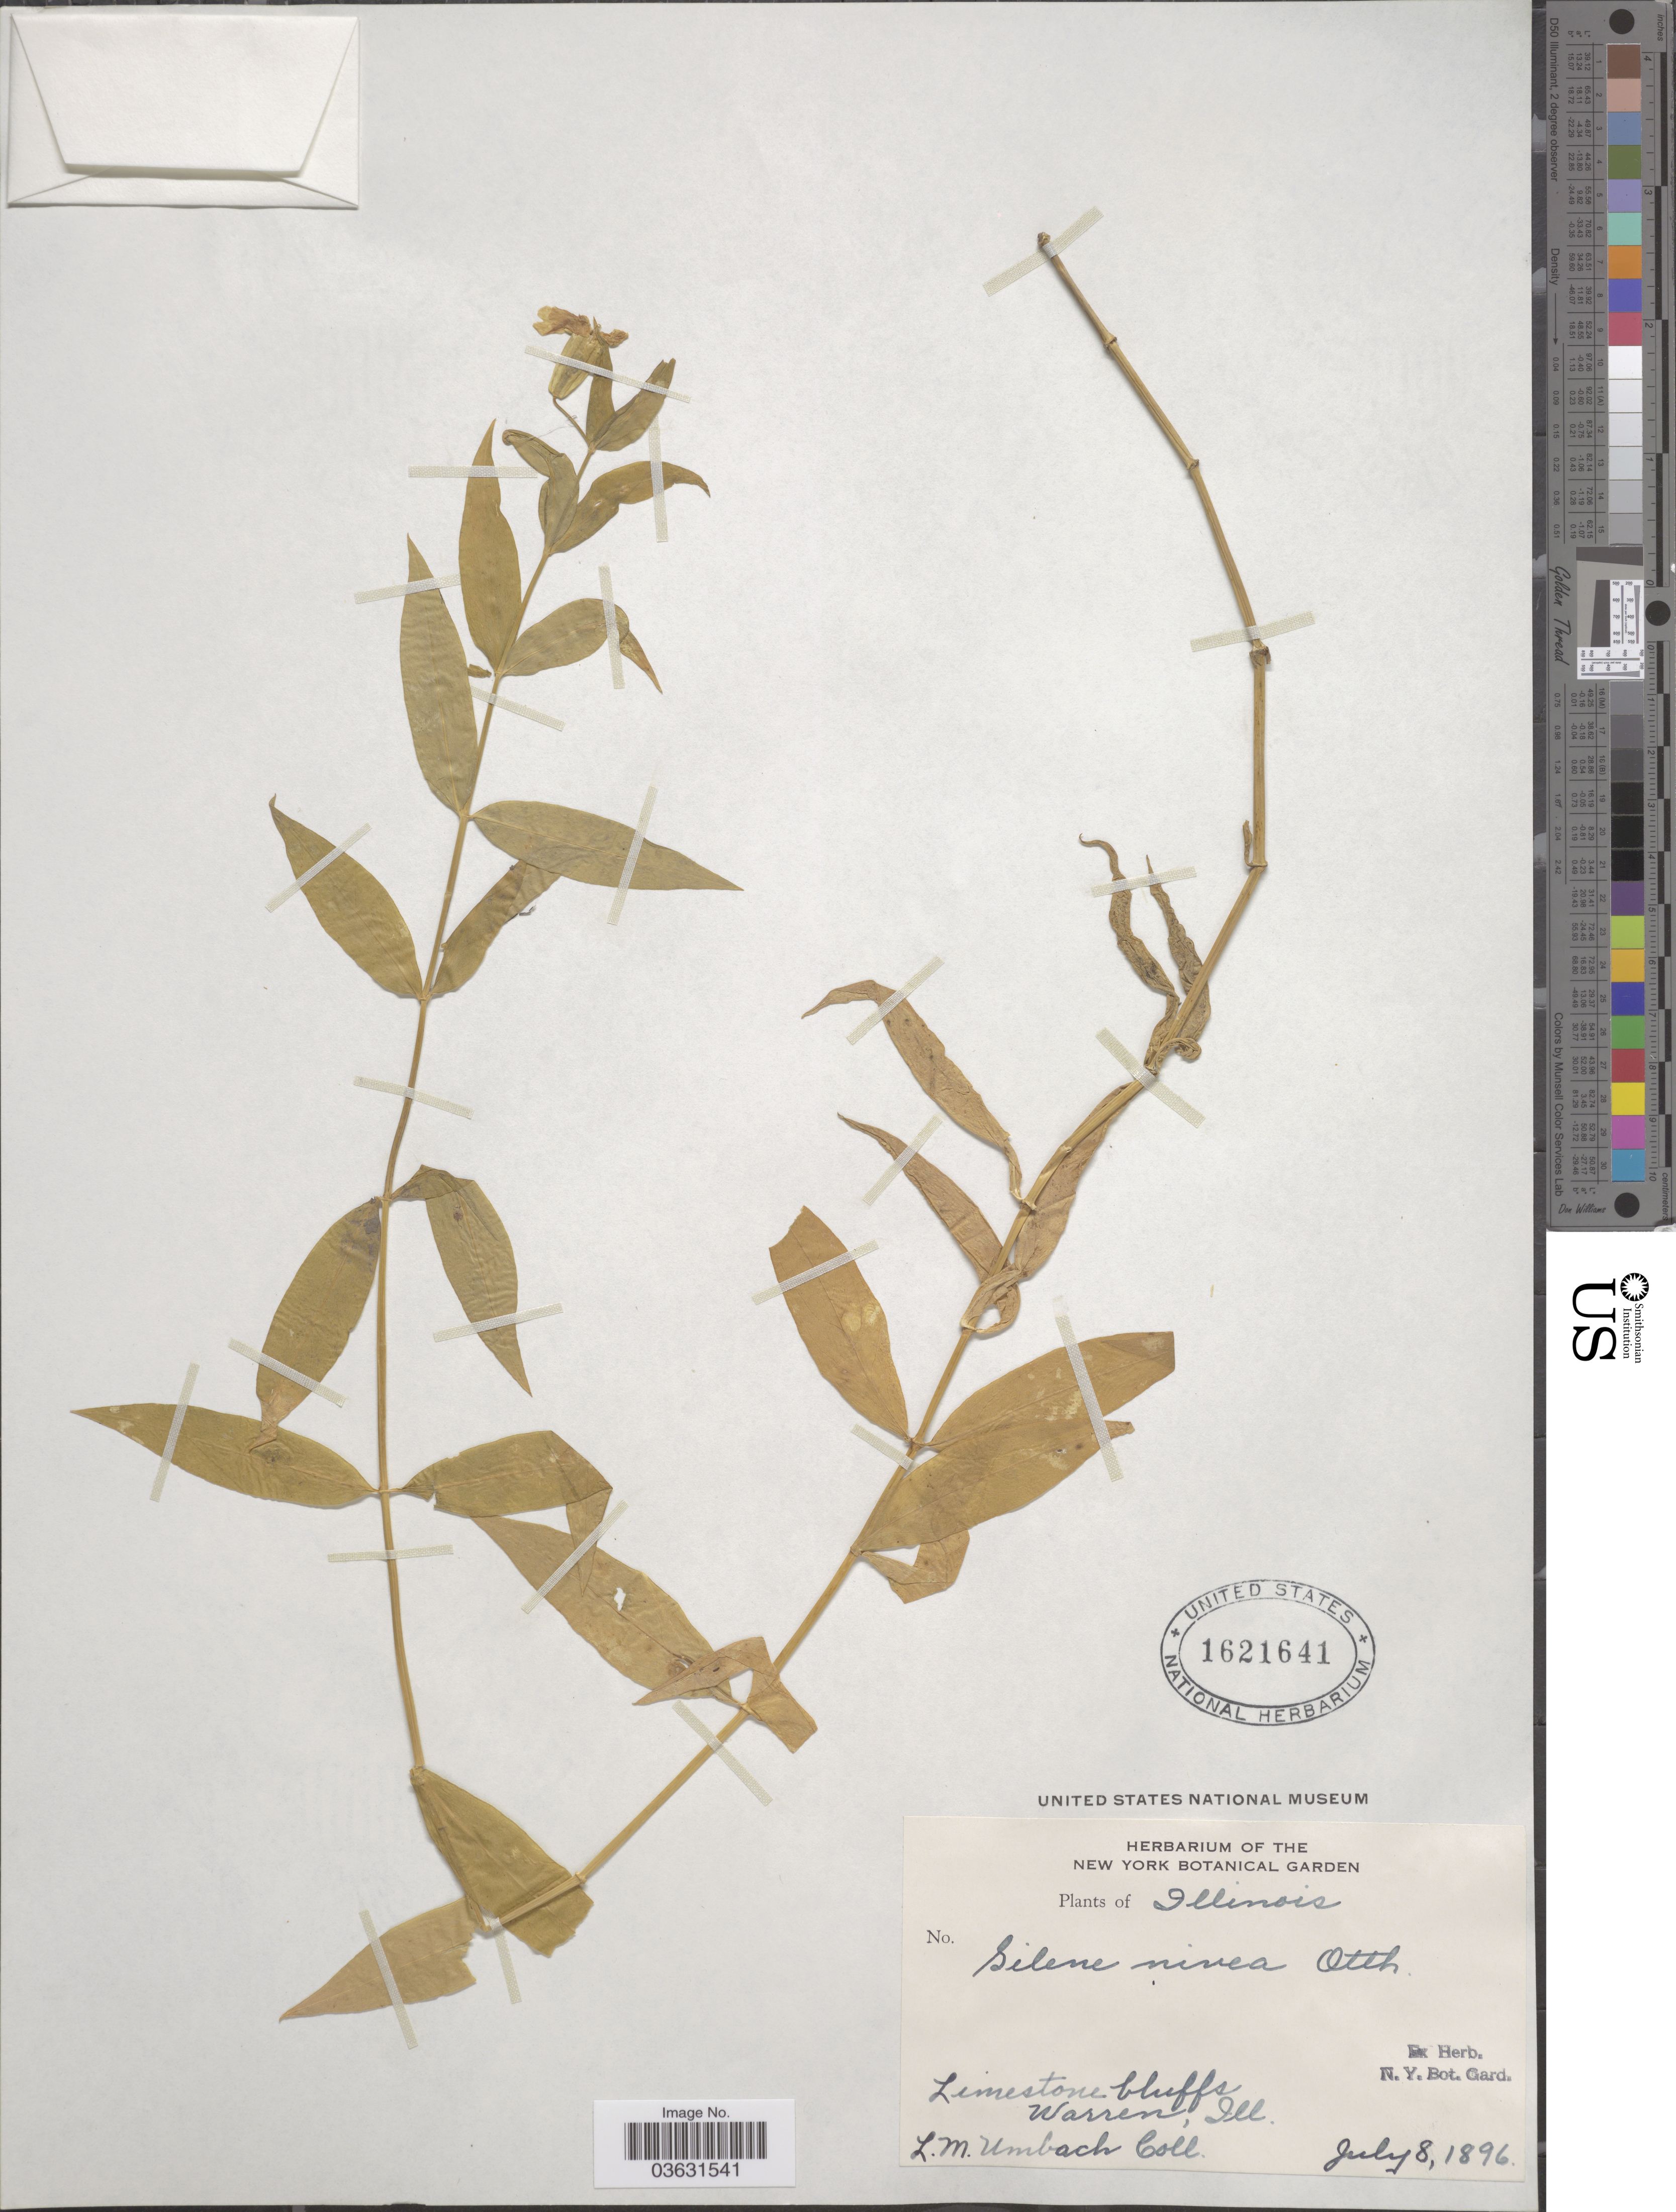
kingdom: Plantae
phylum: Tracheophyta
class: Magnoliopsida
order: Caryophyllales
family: Caryophyllaceae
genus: Silene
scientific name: Silene nivea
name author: (Nutt.) Muhl. ex DC.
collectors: L. M. Umbach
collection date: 1896-07-08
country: United States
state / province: Illinois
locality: Limestone bluffs. Warren.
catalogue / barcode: US 1621641